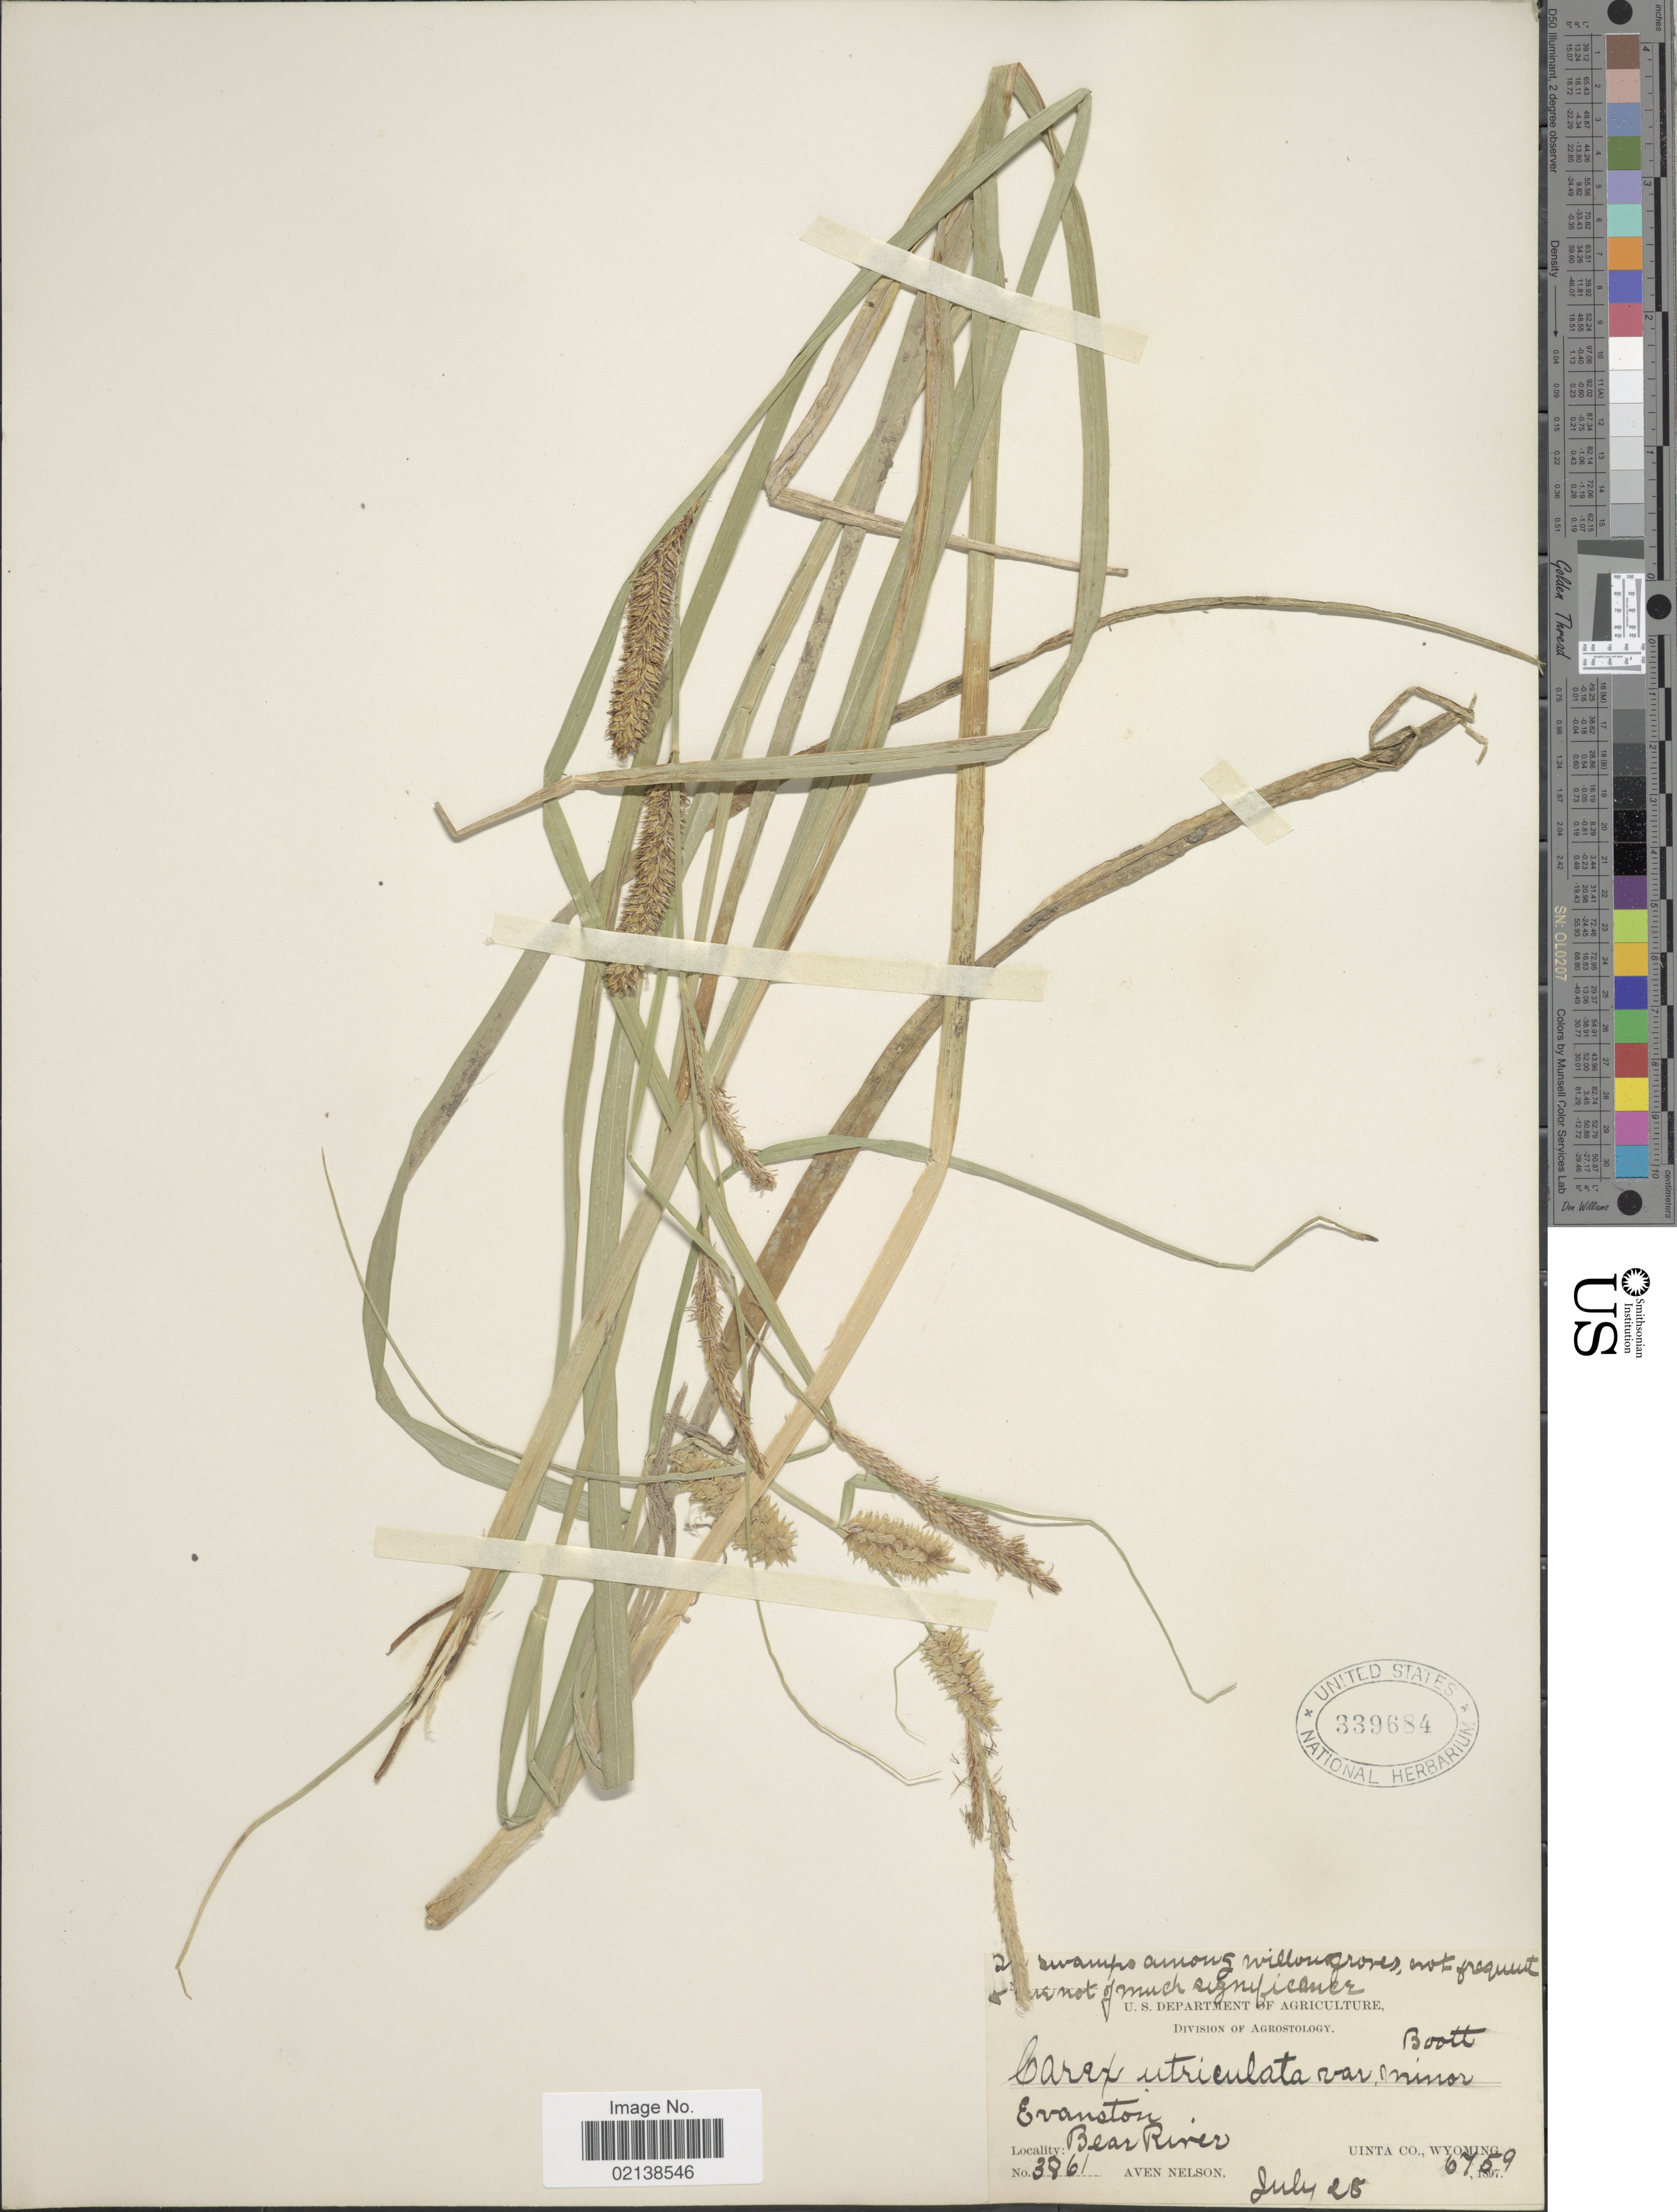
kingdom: Plantae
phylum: Tracheophyta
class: Liliopsida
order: Poales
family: Cyperaceae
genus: Carex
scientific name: Carex utriculata var. minor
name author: Boott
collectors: A. Nelson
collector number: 3861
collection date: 1897-07-28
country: United States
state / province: Wyoming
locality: Evanston, Bear River, Uinta Co., Wyoming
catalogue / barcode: US 339684